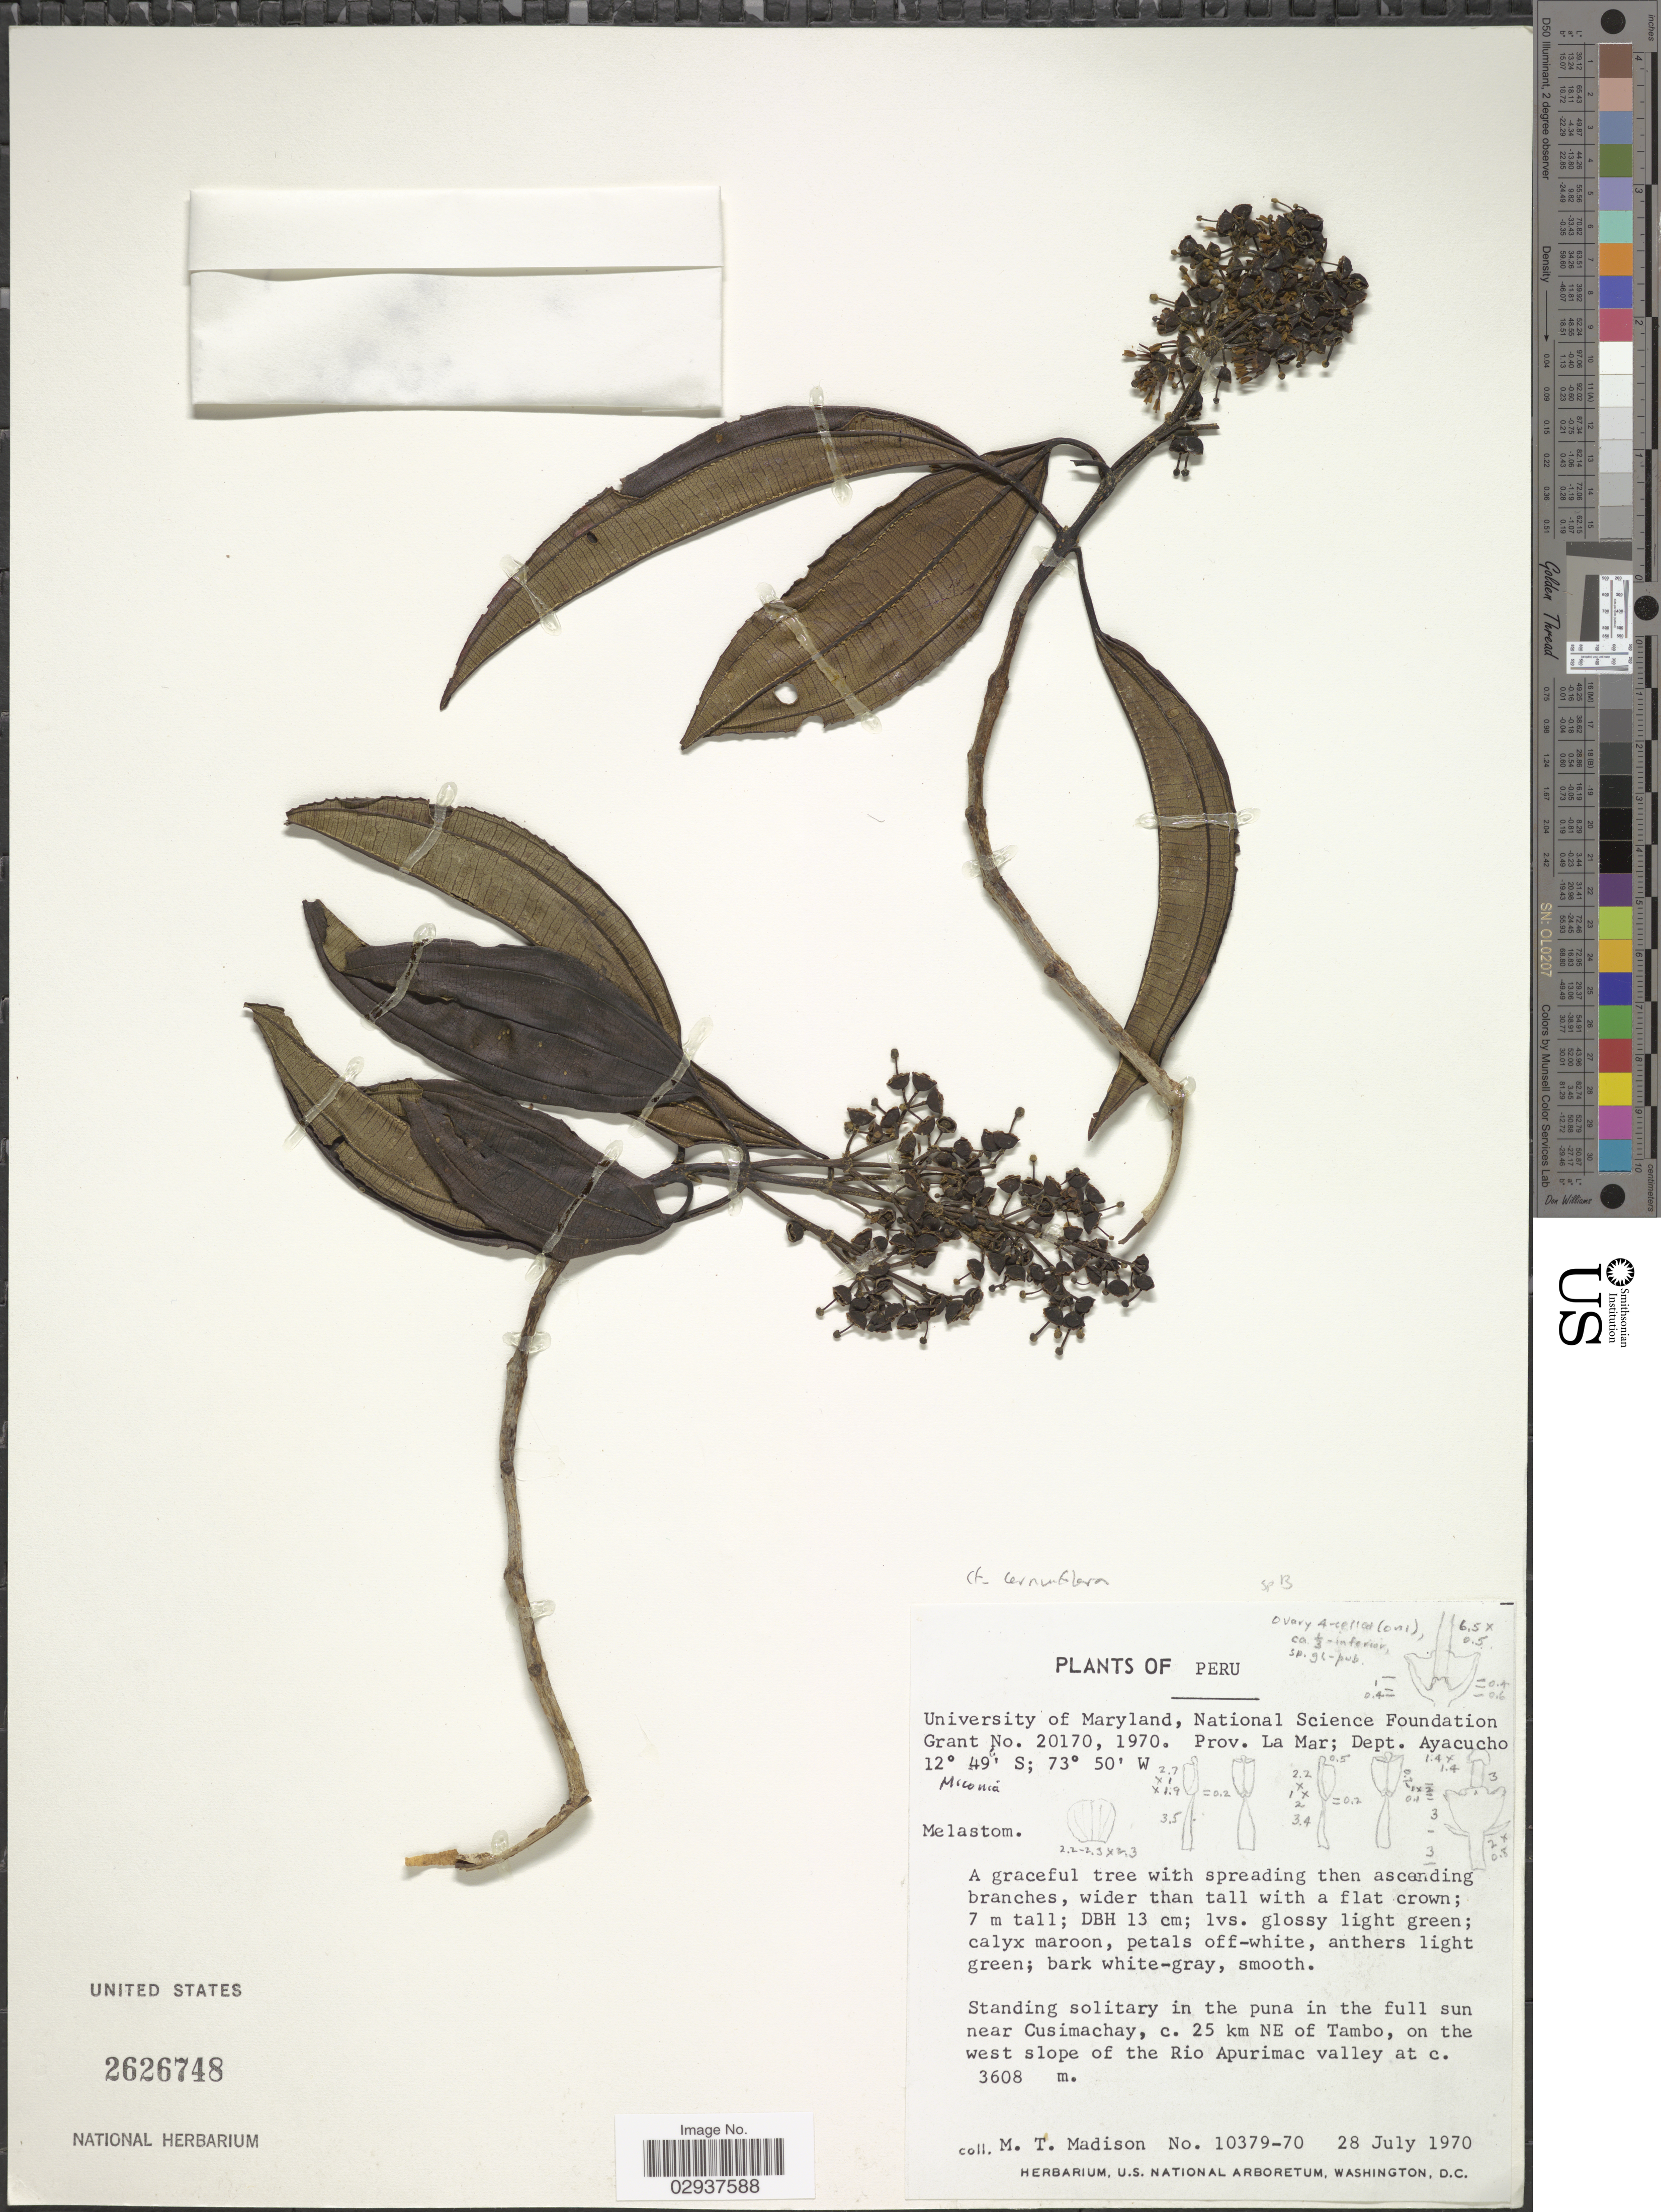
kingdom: Plantae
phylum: Tracheophyta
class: Magnoliopsida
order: Myrtales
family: Melastomataceae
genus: Miconia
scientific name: Miconia cernuiflora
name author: Jan.M. Burke & Michelang.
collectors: M. T. Madison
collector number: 10379-70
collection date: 1970-07-28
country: Peru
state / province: Ayacucho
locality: Prov. La Mar. Dept. Ayacucho. Near Cusimachay, c. 25 km NE of Tambo, on the west slope of the Rio Apurimac valley.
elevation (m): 3608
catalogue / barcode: US 2626748